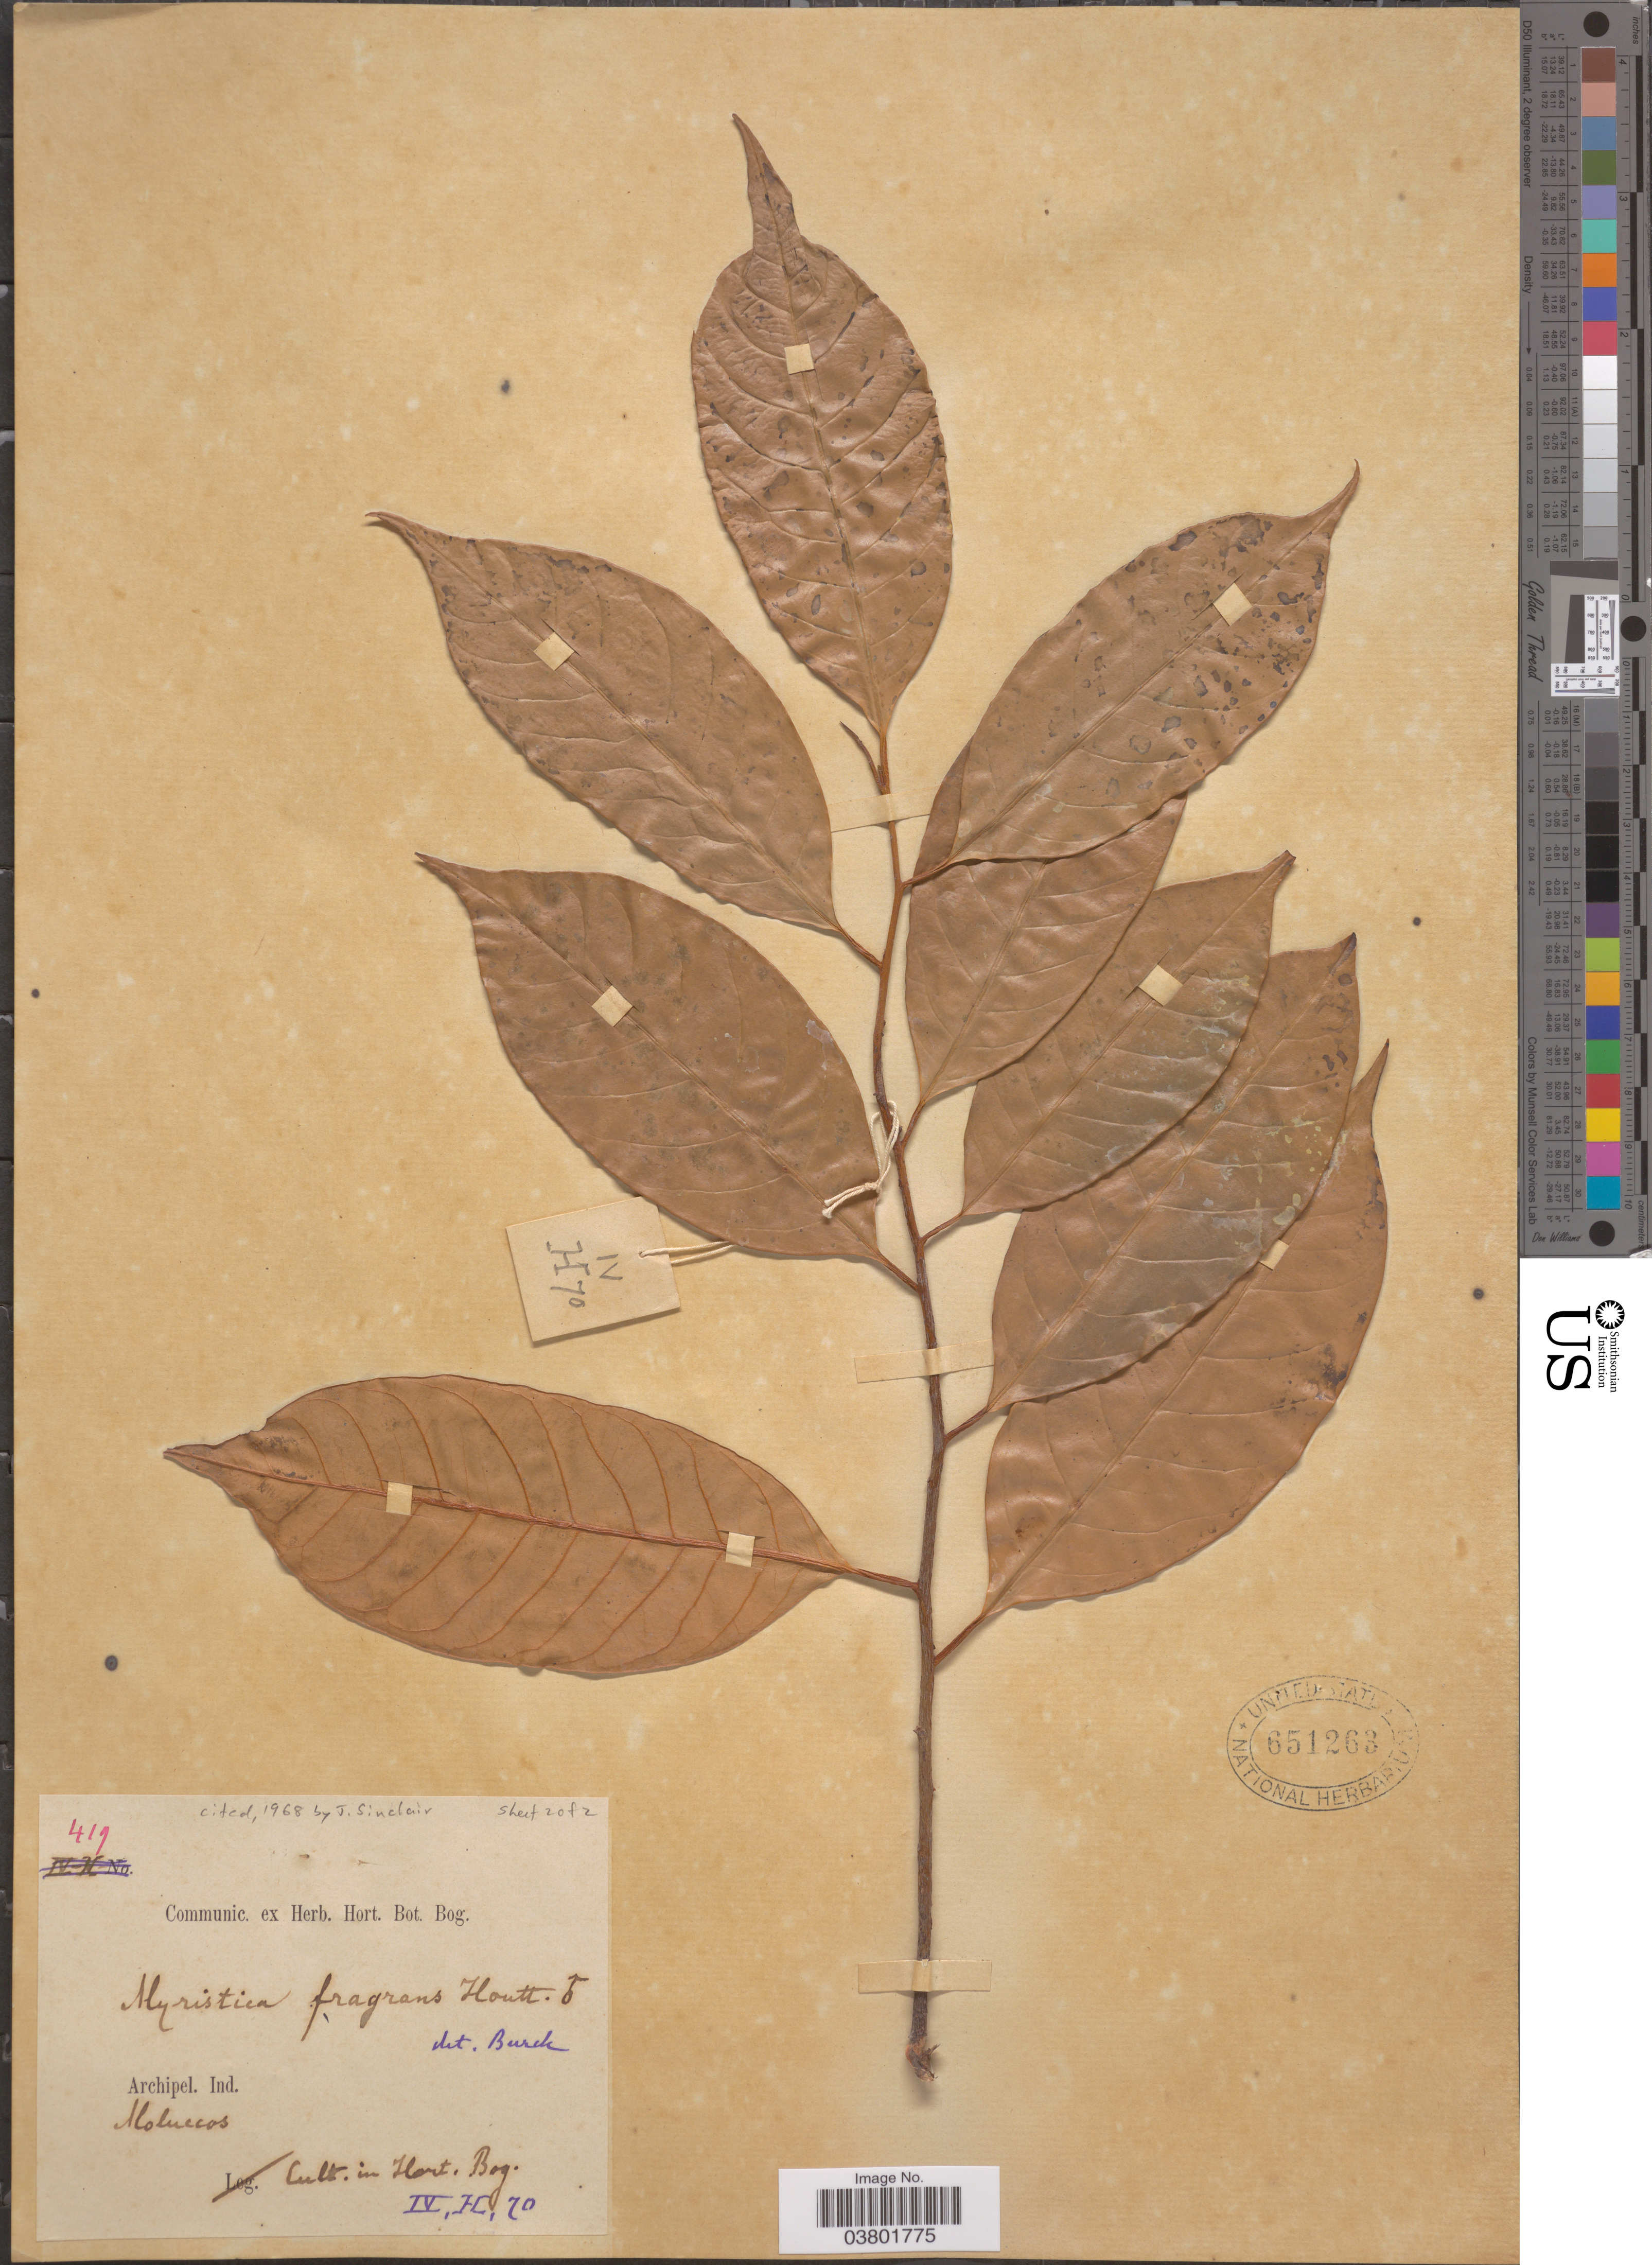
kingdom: Plantae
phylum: Tracheophyta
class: Magnoliopsida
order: Magnoliales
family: Myristicaceae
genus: Myristica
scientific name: Myristica fragrans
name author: Houtt.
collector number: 419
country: Indonesia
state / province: Maluku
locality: Archipel. Ind. Moluccas. Cult. in Hort. Bog.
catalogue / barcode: US 651263